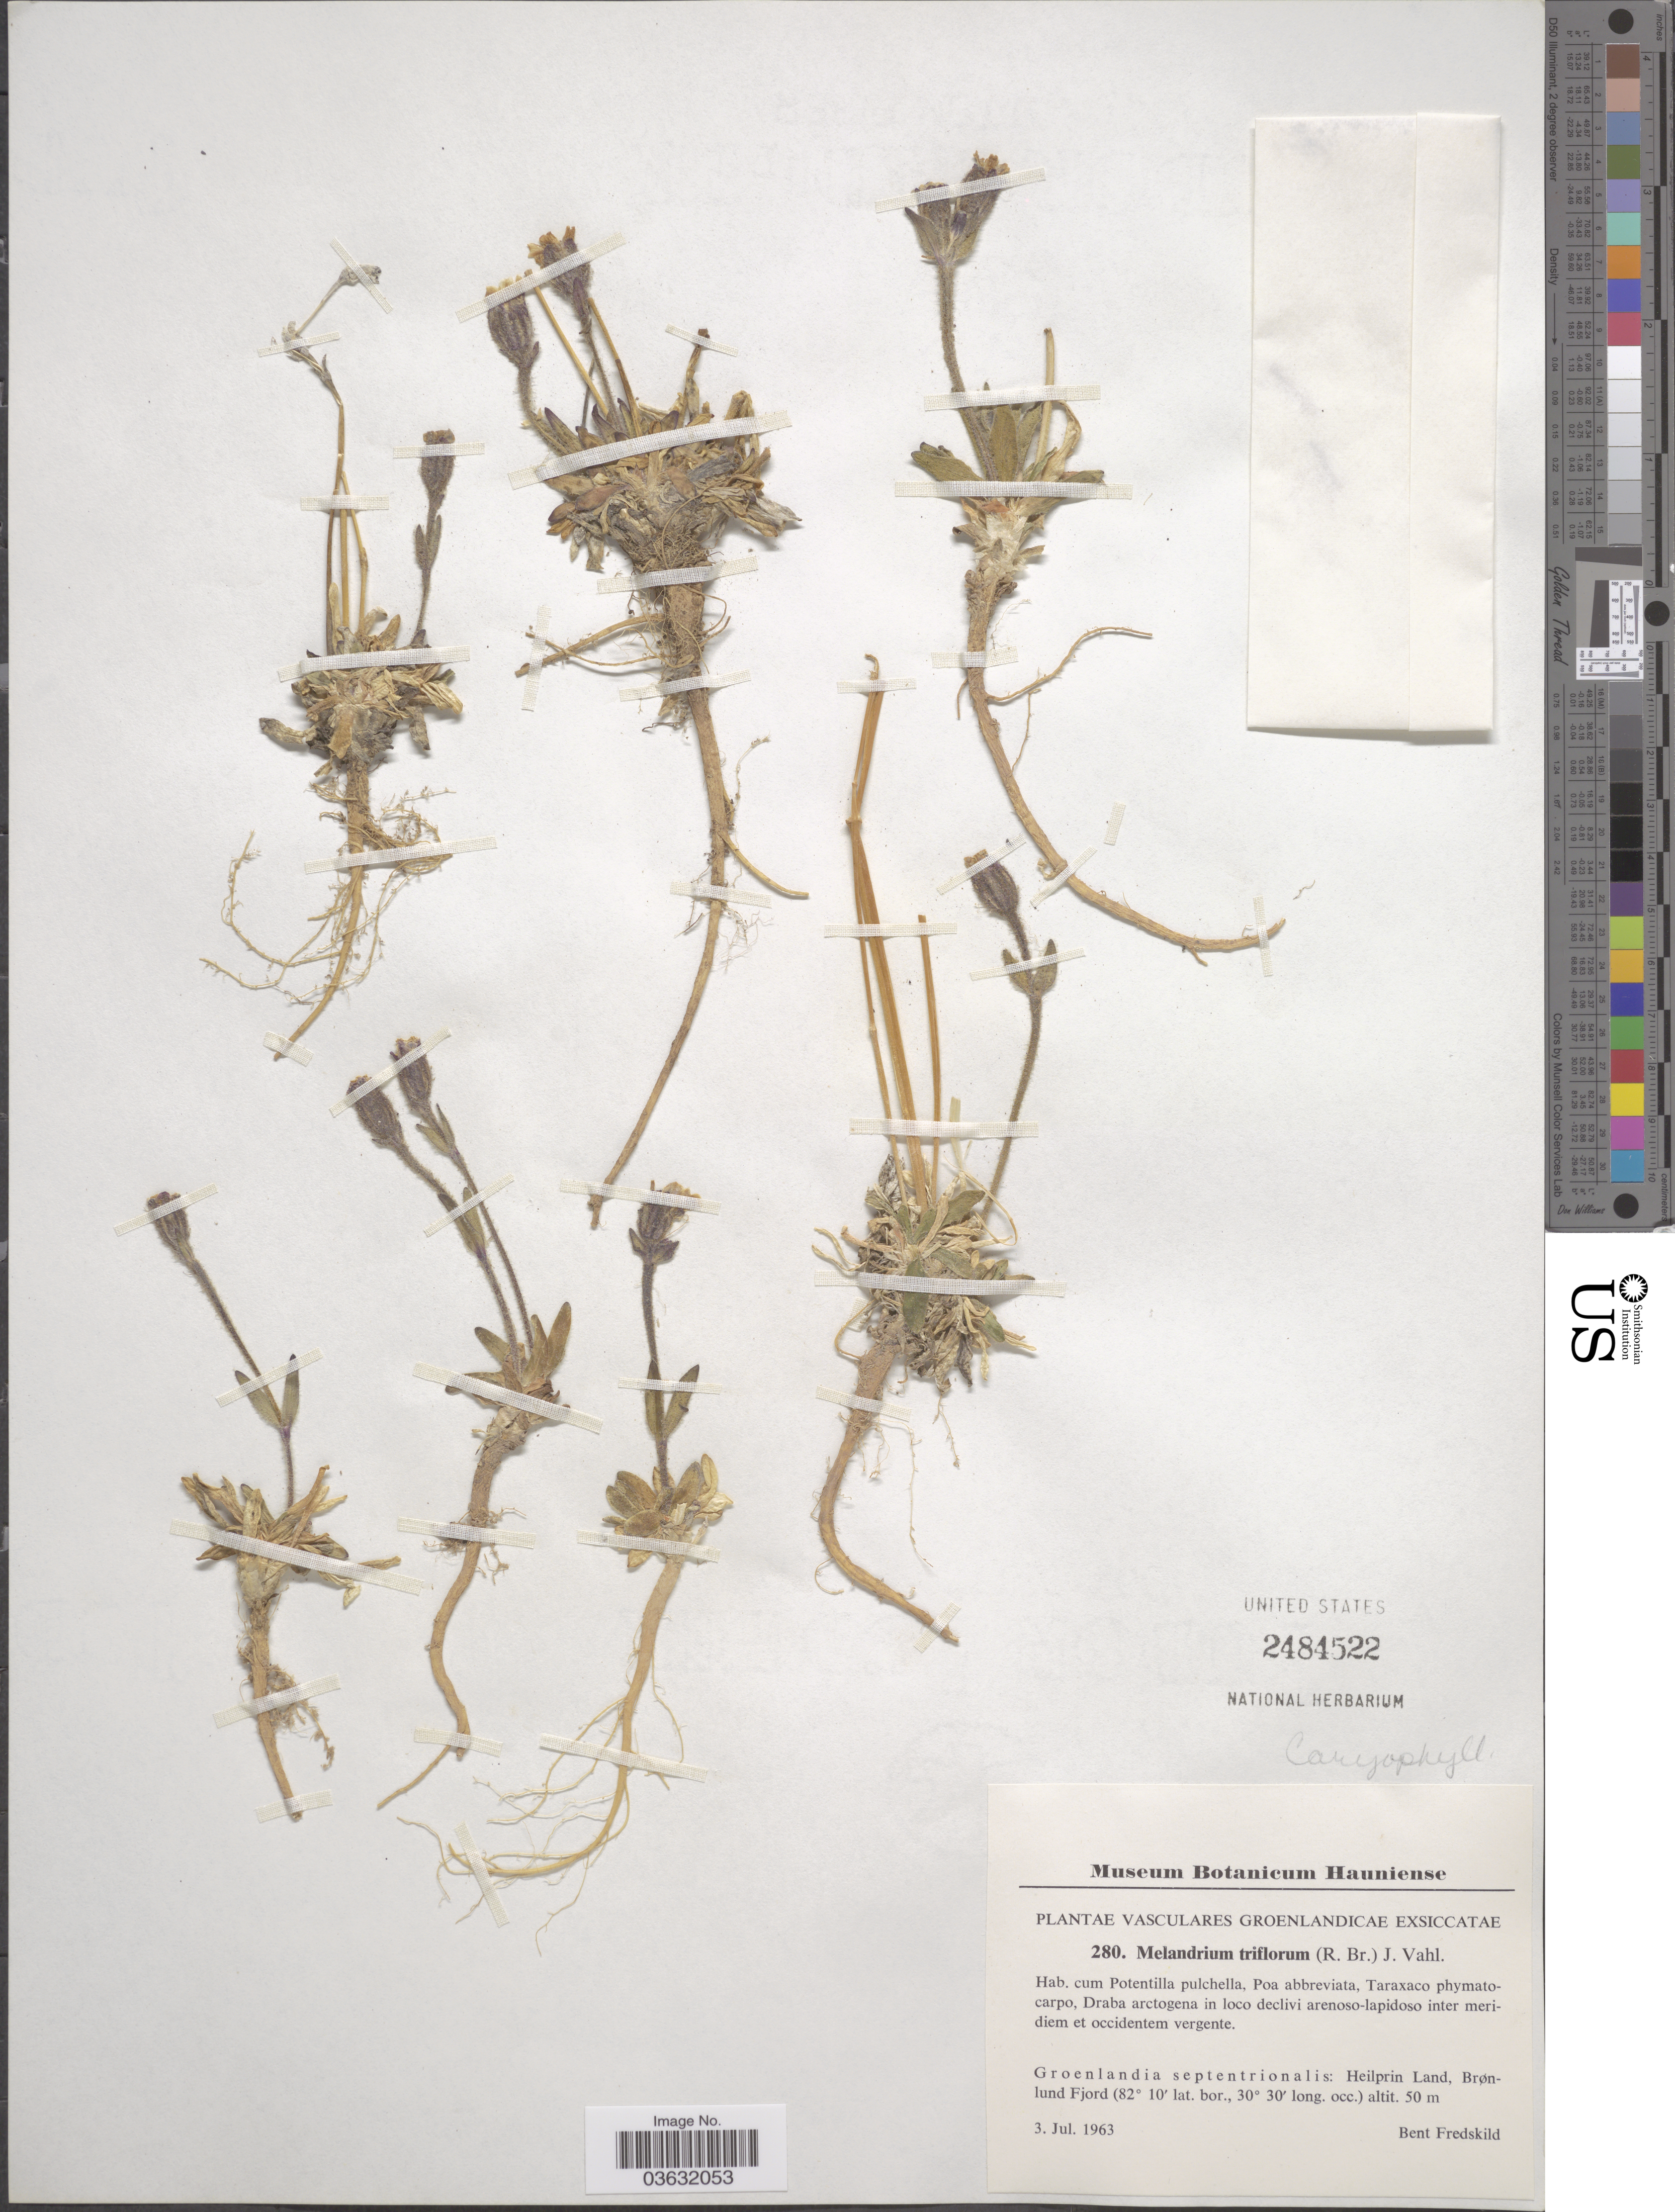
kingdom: Plantae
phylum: Tracheophyta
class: Magnoliopsida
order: Caryophyllales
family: Caryophyllaceae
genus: Silene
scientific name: Silene sorensenis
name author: (B. Boivin) Bocquet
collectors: B. Fredskild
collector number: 280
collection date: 1963-07-03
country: Greenland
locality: Vasculares Groenlandicae. Groenlandia septentrionalis: Heilprin Land, Brønlund Fjord.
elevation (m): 50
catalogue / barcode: US 2484522